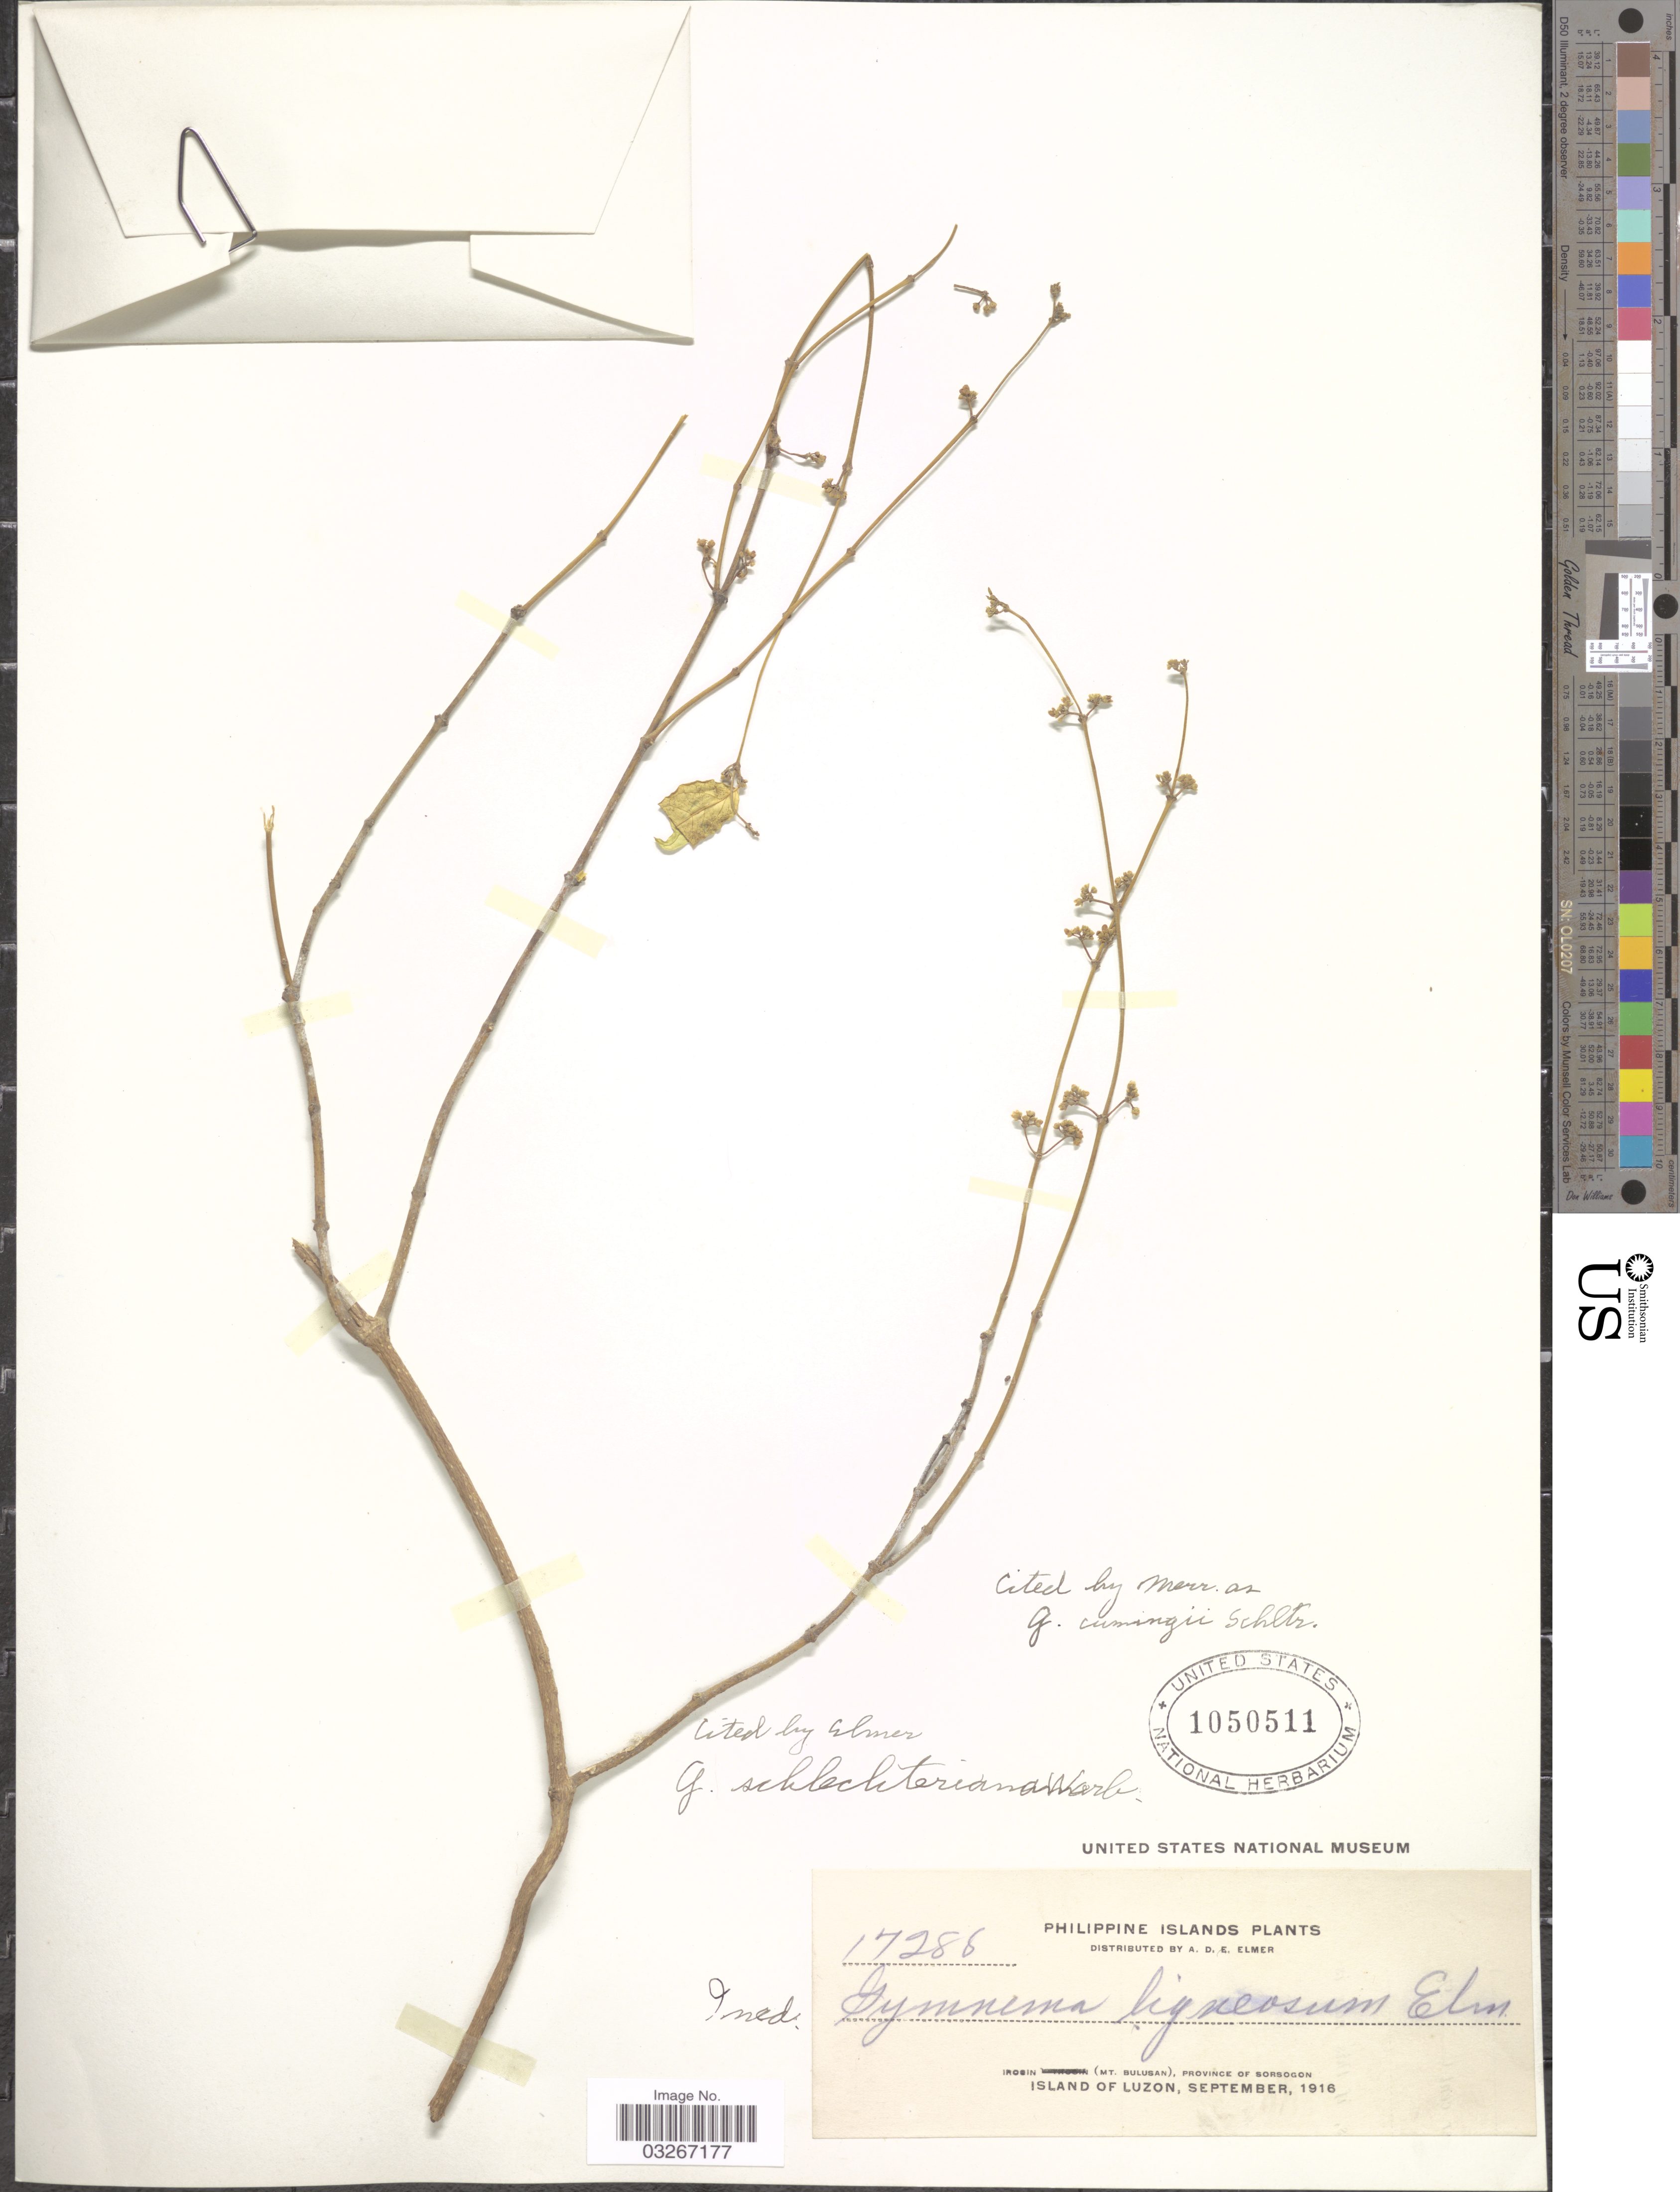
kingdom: Plantae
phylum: Tracheophyta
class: Magnoliopsida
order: Gentianales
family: Apocynaceae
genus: Gymnema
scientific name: Gymnema cumingii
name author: Schltr.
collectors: A. D. E. Elmer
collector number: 17288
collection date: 1916-09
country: Philippines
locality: Irosin (Mt. Bulusan), Province of Sorsogon. Island of Luzon.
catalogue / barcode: US 1050511